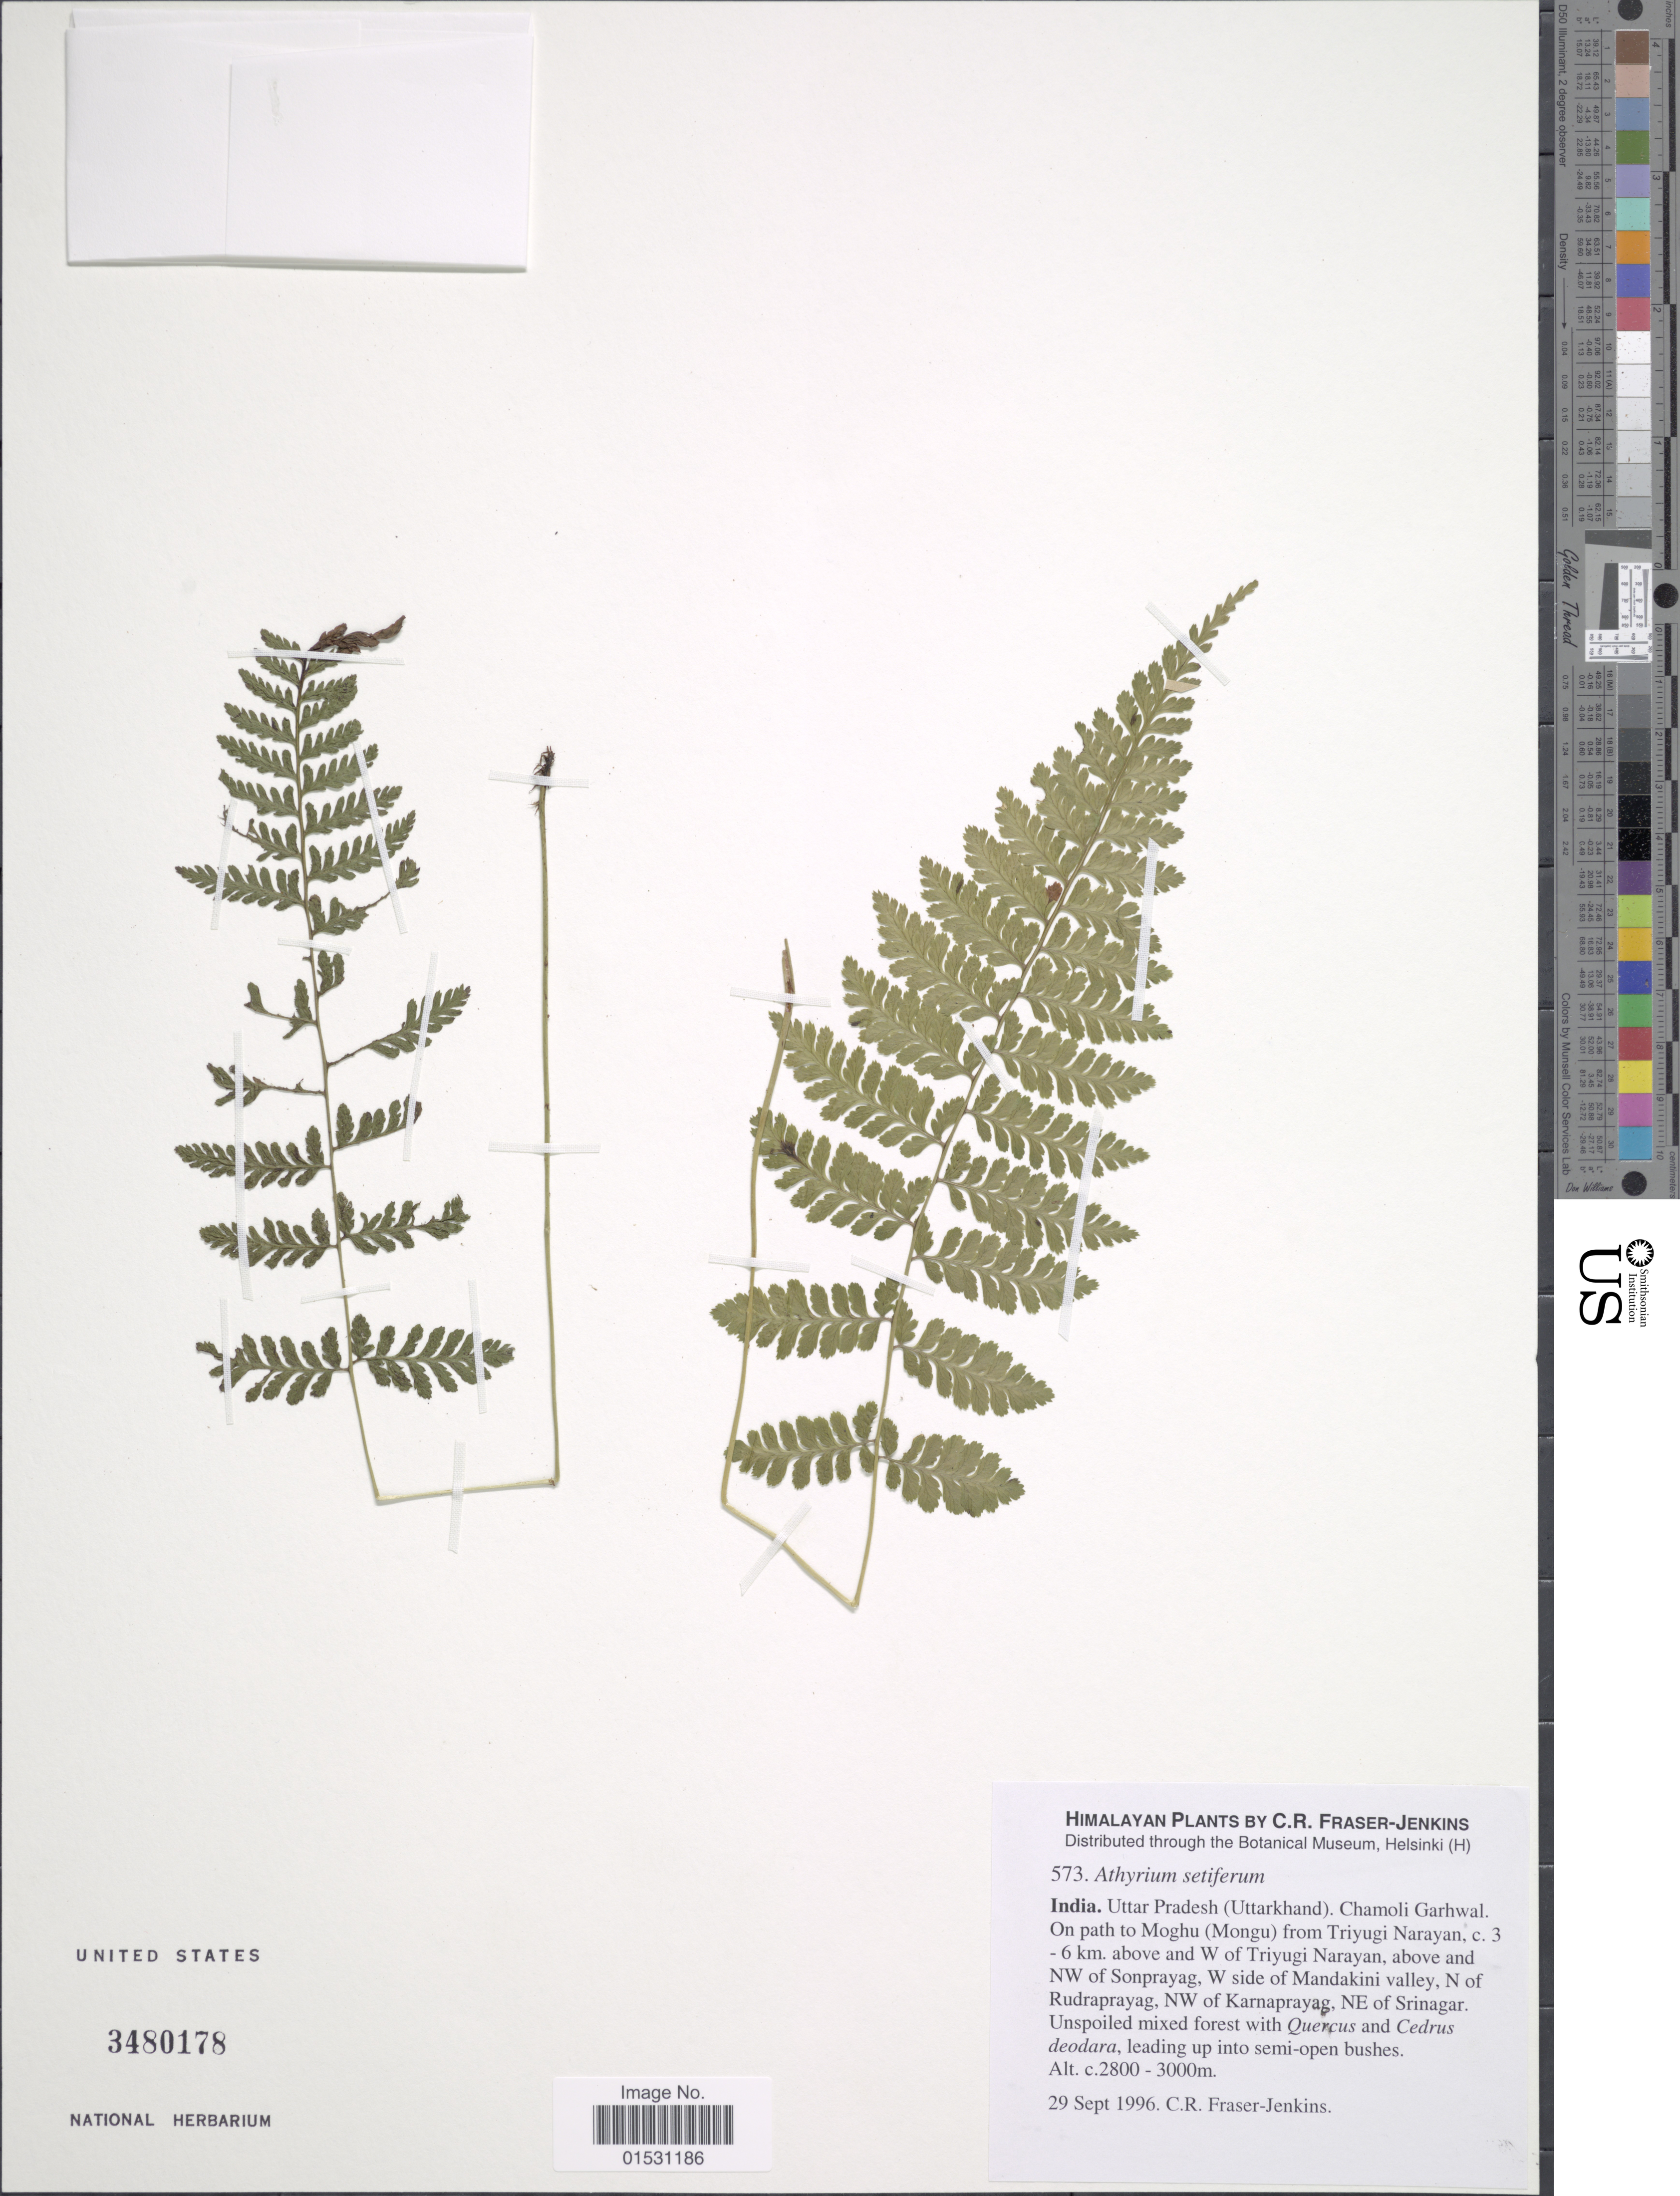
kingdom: Plantae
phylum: Tracheophyta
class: Polypodiopsida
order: Polypodiales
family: Athyriaceae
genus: Athyrium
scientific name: Athyrium setiferum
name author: C. Chr.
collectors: C. R. Fraser-Jenkins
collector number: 573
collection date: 1996-09-29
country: India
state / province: Uttar Pradesh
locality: Himalayan. Uttarkhand. Chamoli Garhwal. On path to Moghu (Mongu) from Triyugi Narayan, c. 3 - 6 km. above and W of Triyugi Narayan, above and NW of Sonprayag, W side of Mandakini valley, N of Rudraprayag, NW of Karnaprayag, NE of Srinagar.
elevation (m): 2800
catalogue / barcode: US 3480178